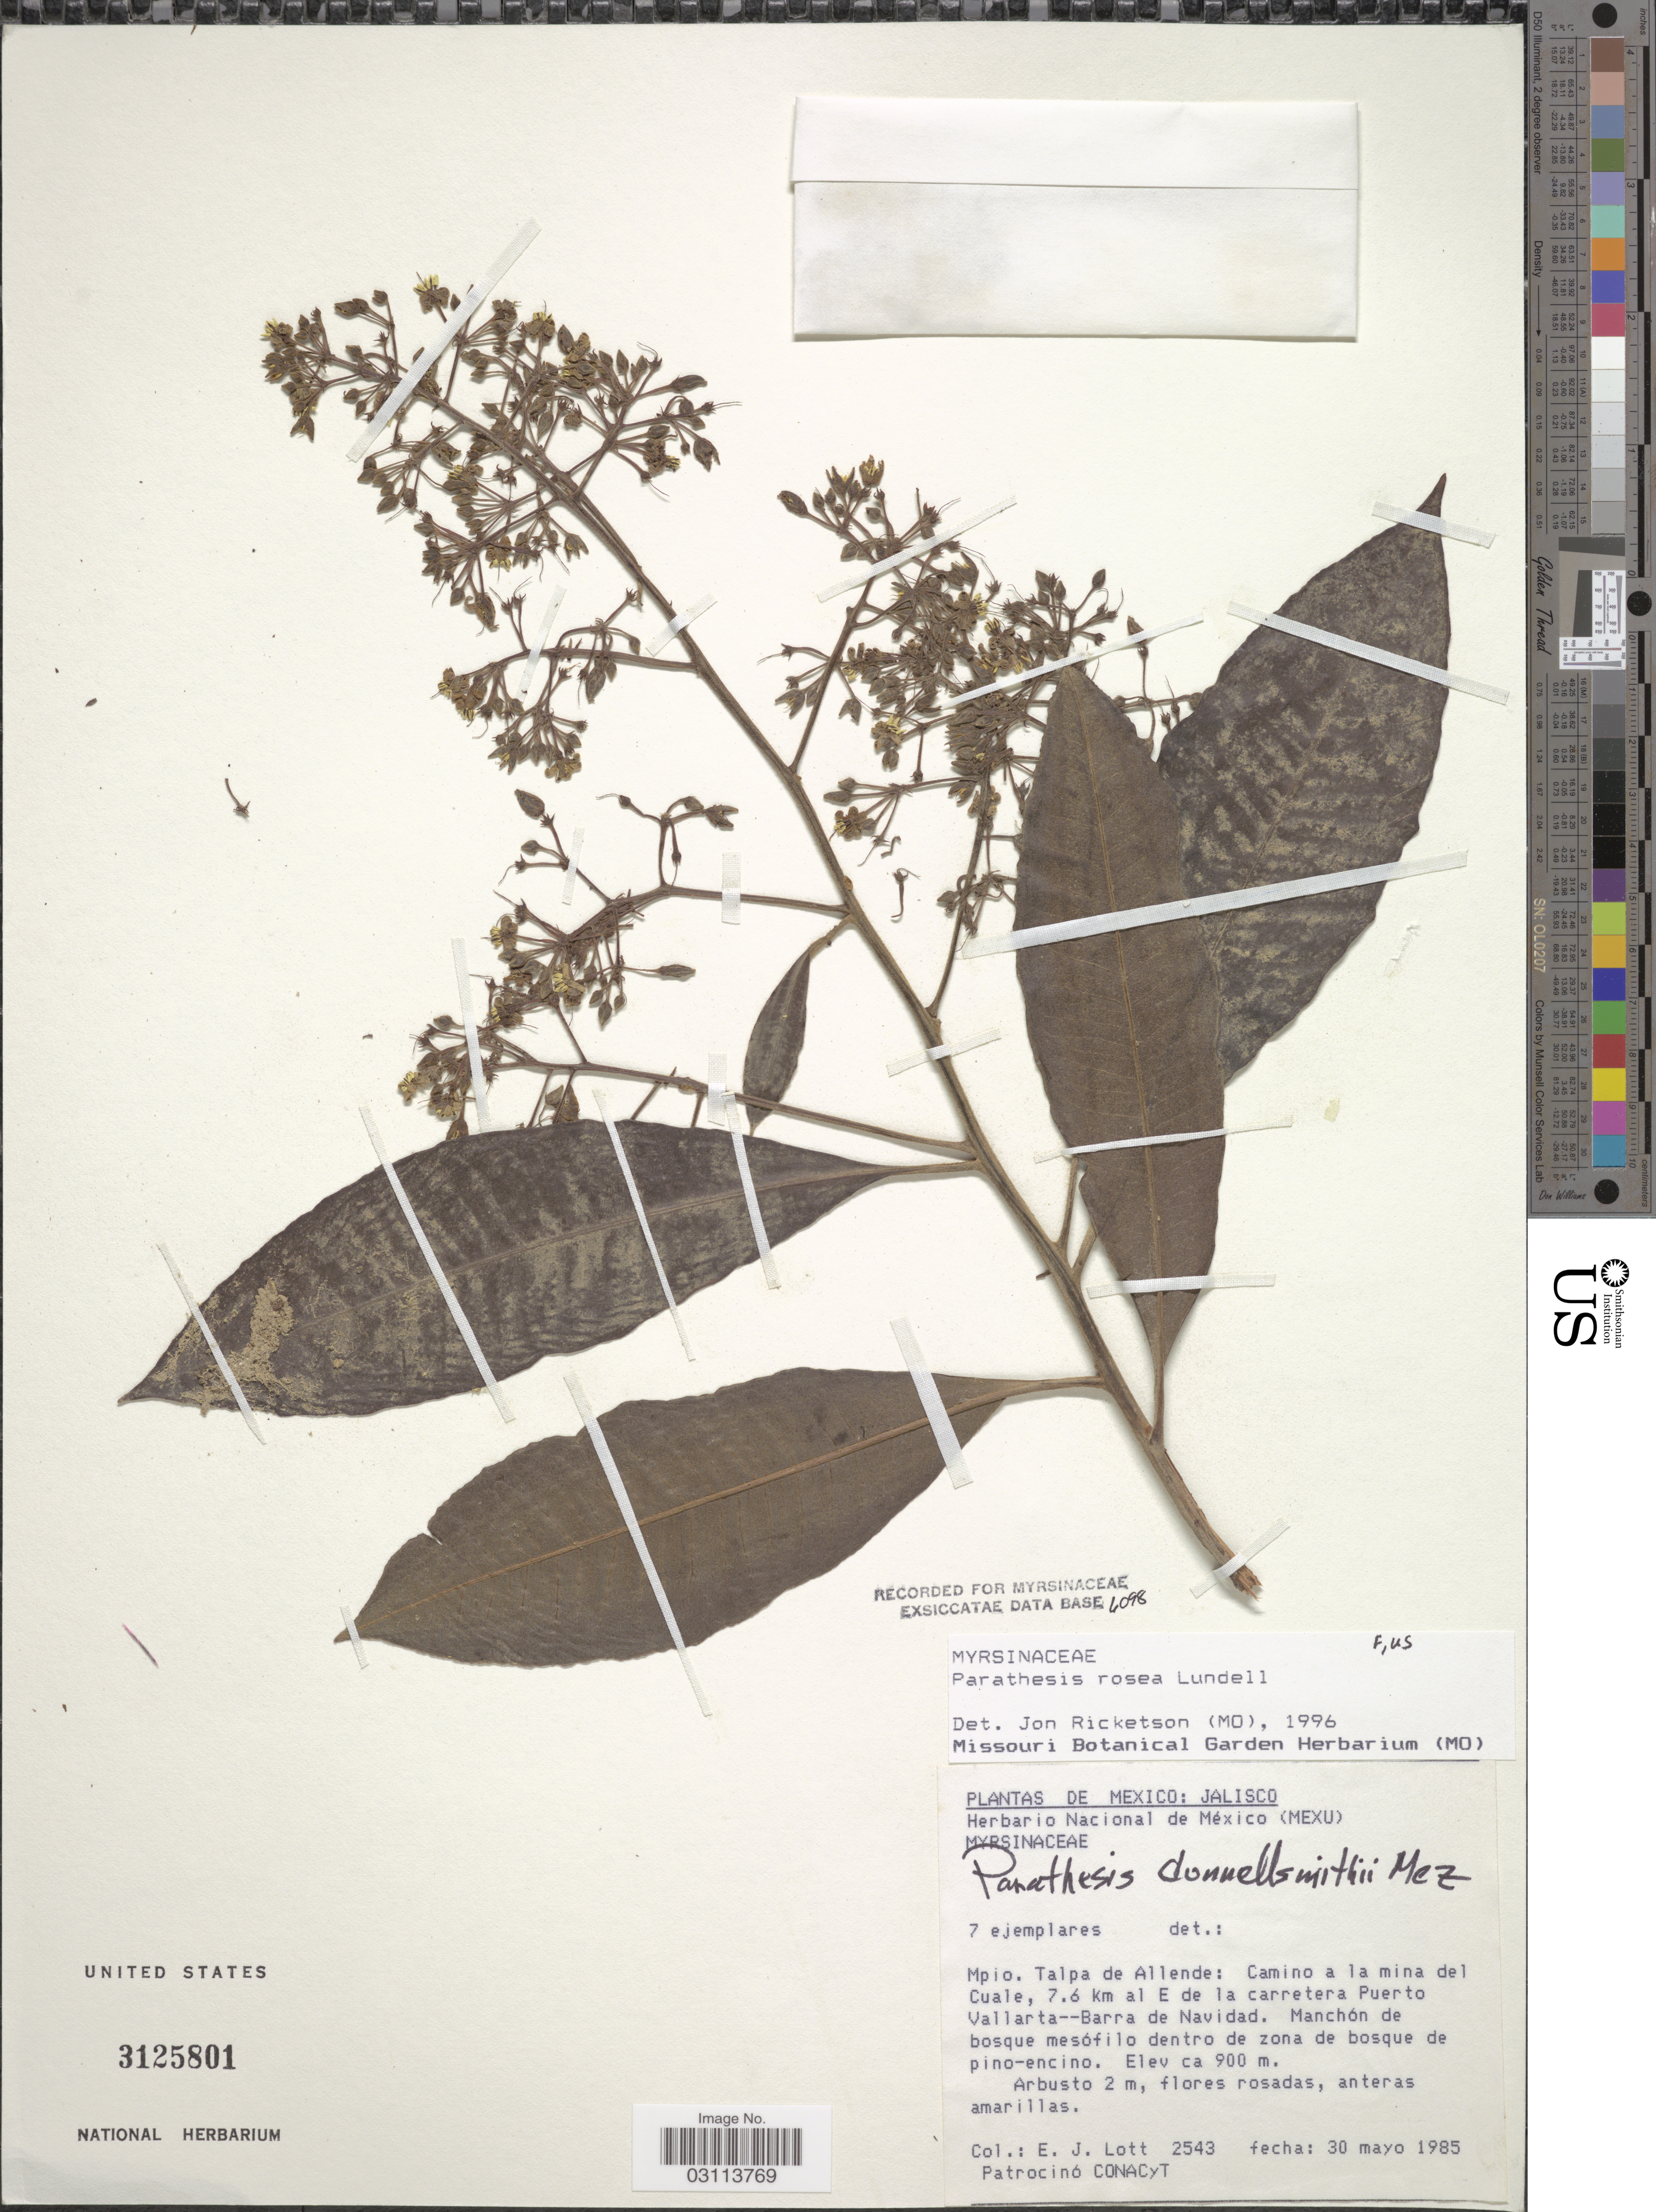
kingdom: Plantae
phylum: Tracheophyta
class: Magnoliopsida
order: Ericales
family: Primulaceae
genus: Parathesis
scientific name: Parathesis rosea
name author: Lundell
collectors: E. Lott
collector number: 2543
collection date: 1985-05-30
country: Mexico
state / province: Jalisco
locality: Mpio. Talpa de Allende: Camino a la mina del Cuale, 7.6 km al E de la carretera Puerto Vallarta--Barra de Navidad.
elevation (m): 900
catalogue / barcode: US 3125801